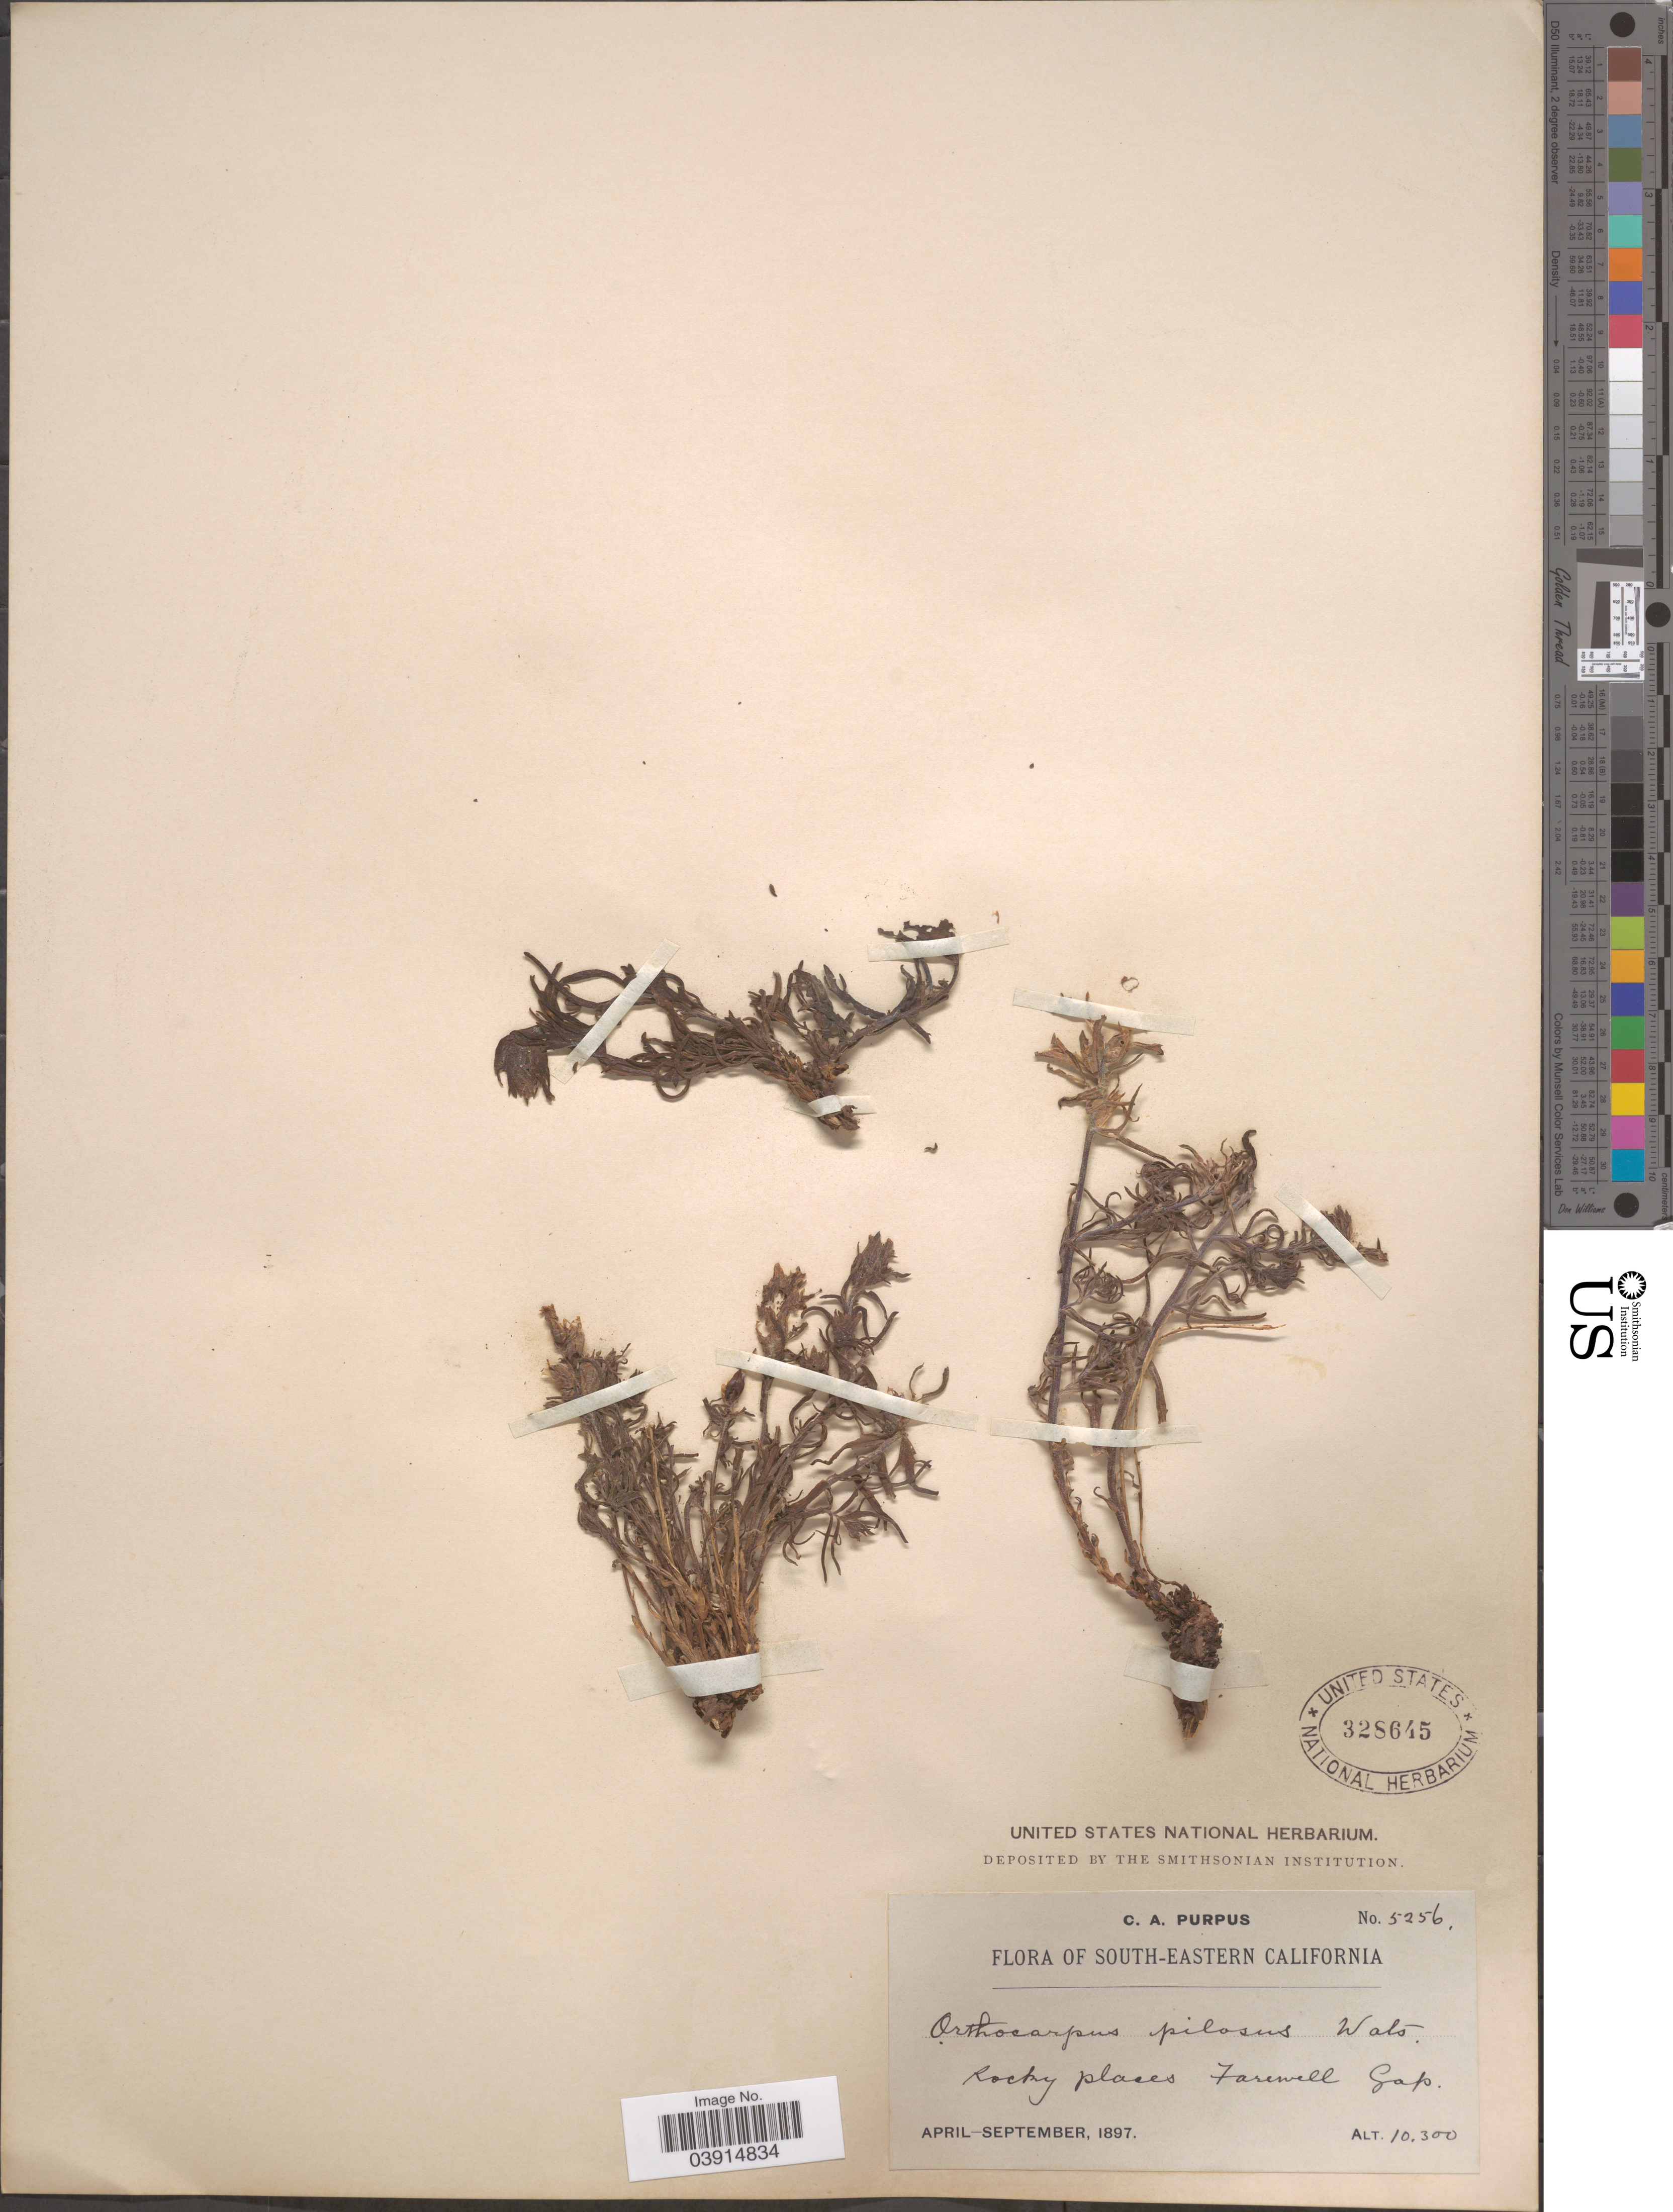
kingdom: Plantae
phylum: Tracheophyta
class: Magnoliopsida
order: Lamiales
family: Orobanchaceae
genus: Castilleja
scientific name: Castilleja sp.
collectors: C. A. Purpus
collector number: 5256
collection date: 1897-04/1897-09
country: United States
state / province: California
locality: South-Eastern California. Rocky places Farewell Gap.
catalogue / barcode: US 328645